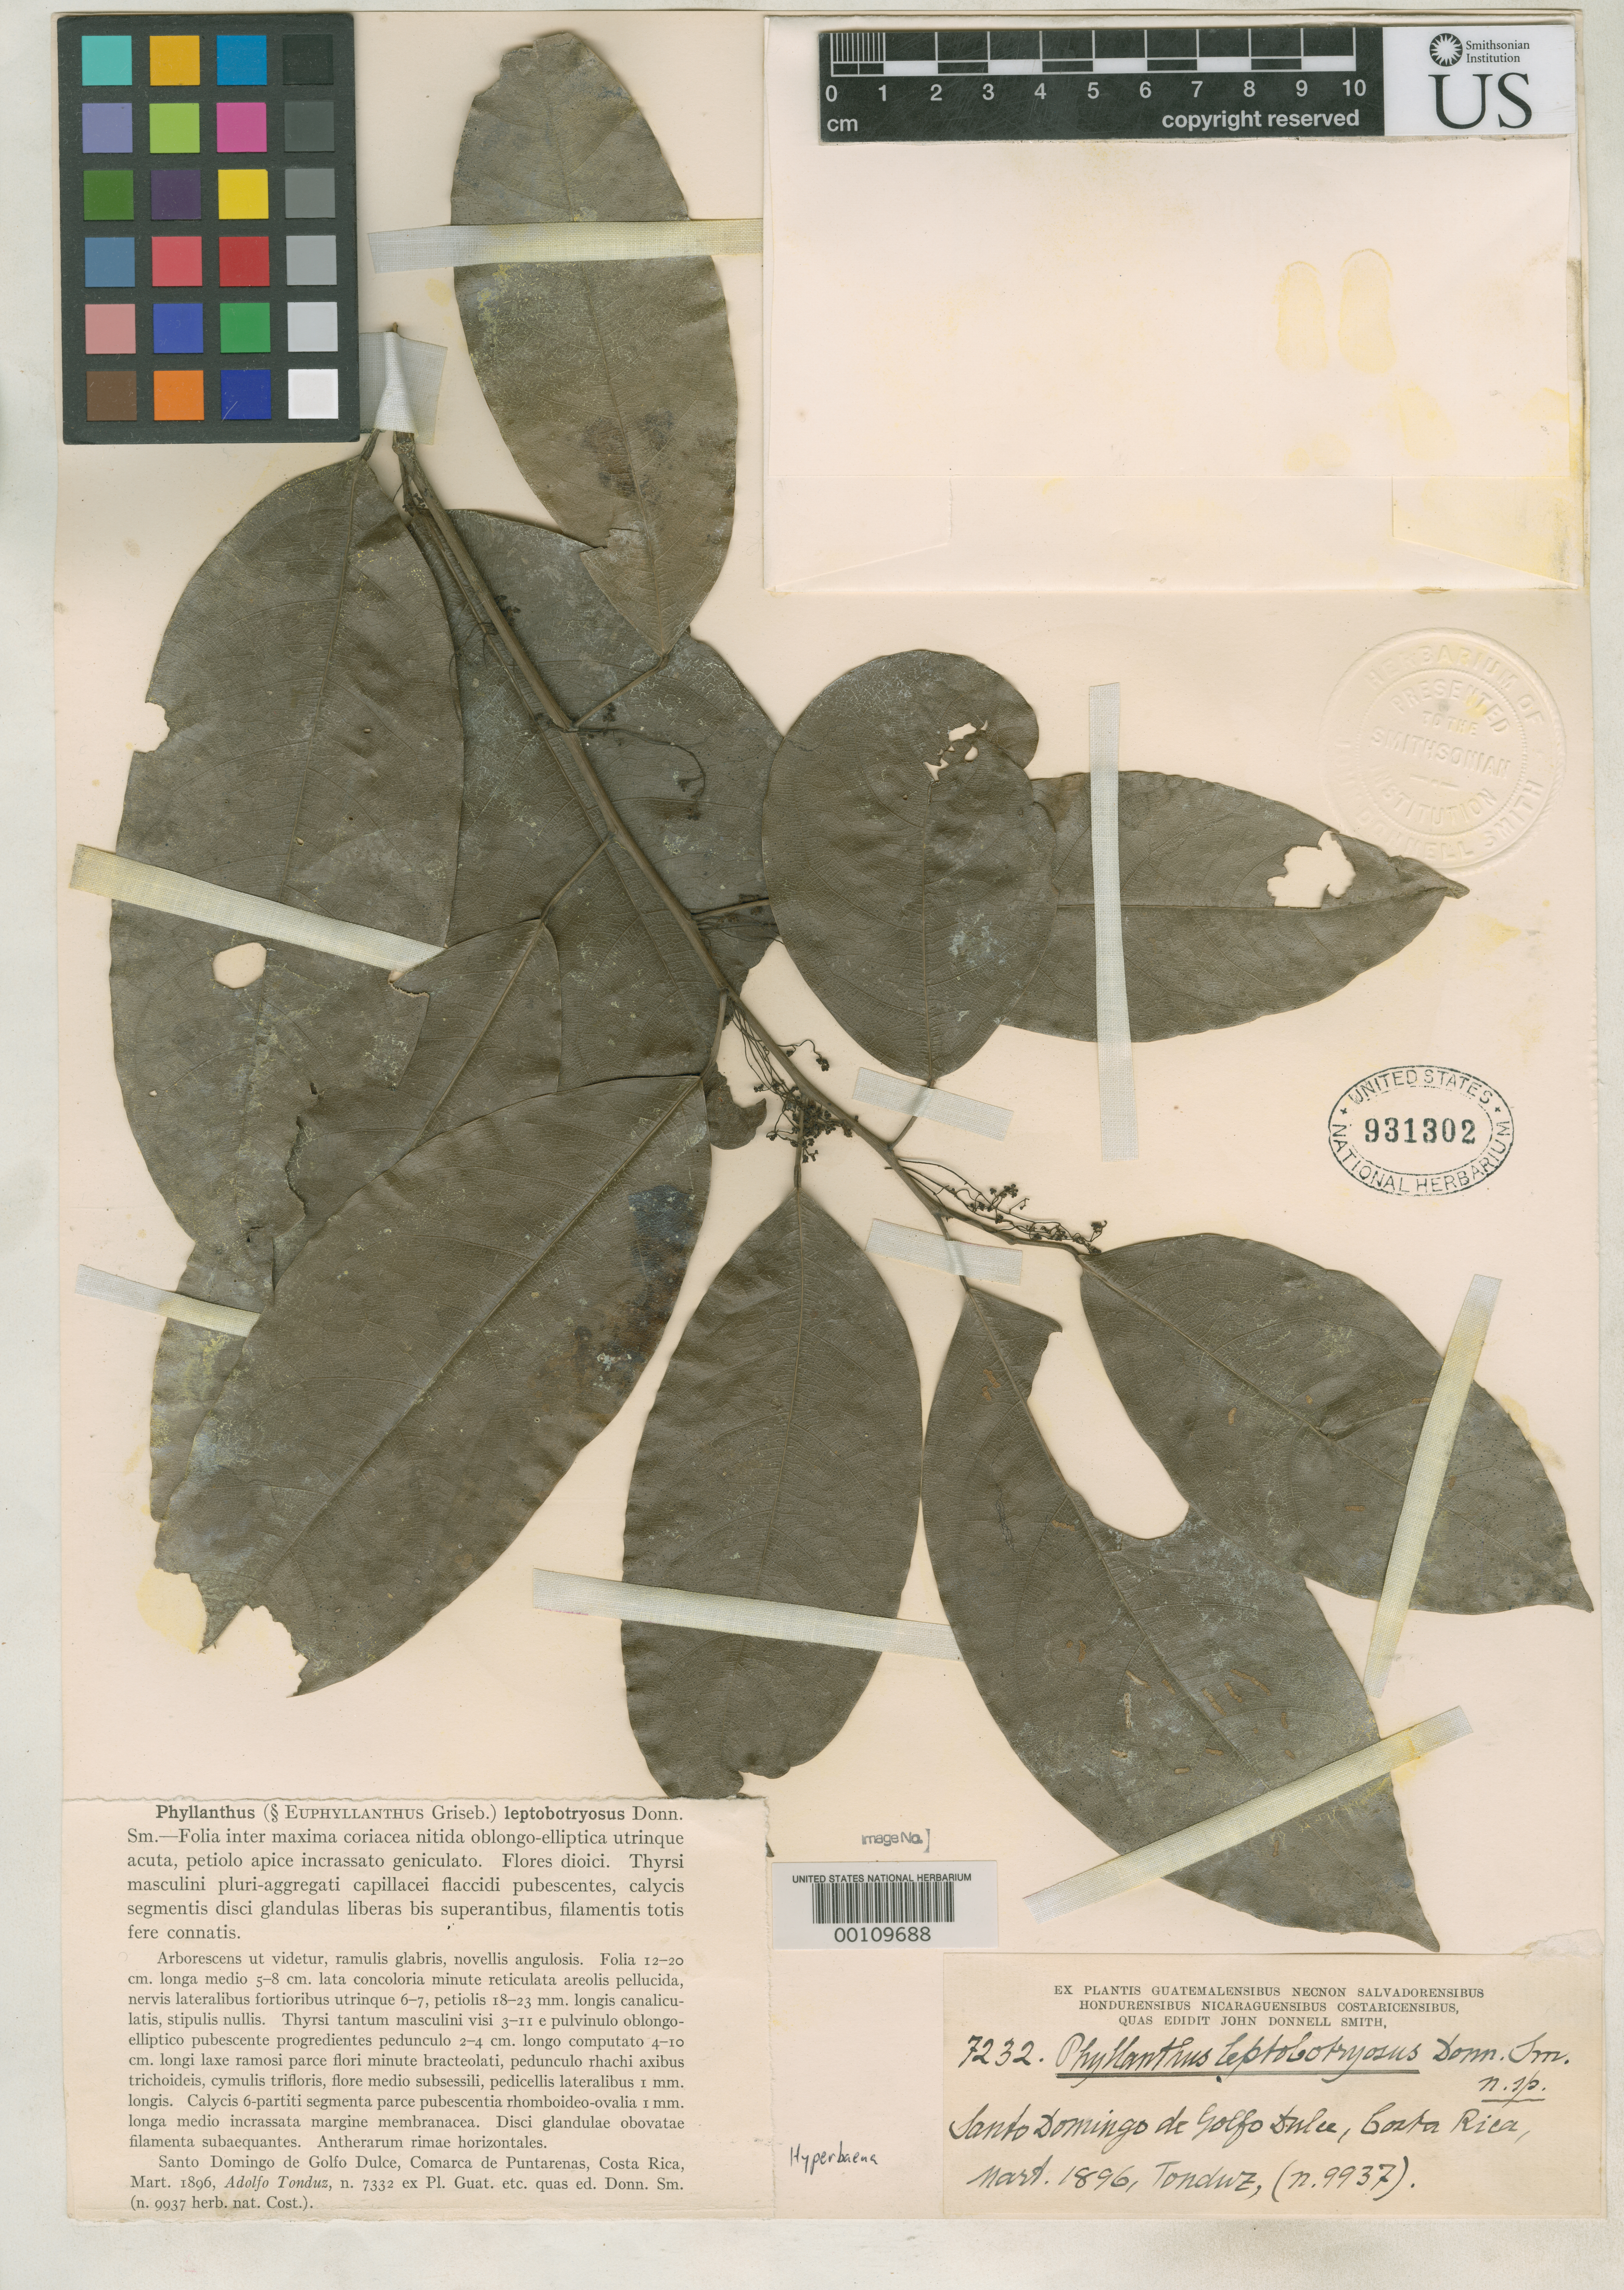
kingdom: Plantae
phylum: Tracheophyta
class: Magnoliopsida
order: Malpighiales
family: Phyllanthaceae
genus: Phyllanthus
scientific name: Phyllanthus leptobotryosus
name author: Donn. Sm.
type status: Isosyntype; Isotype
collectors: A. Tonduz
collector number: J.D.S. 7232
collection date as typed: Mar 1896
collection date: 1896-03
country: Costa Rica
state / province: Puntarenas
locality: Santo Domingo de Golfo Dulce.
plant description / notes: One of several US duplicates originally received from the John Donnell Smith herbarium, none identifiable as a holotype. At least 2 such duplicates were deaccessiond and sent to other herbaria (USNH 931306 to P, 931308 to NY). Mathias & Theobald (1981, Brittonia 33: 95; under Hyperbaena "leptobryosa") contend the "holotype" is at F, but unclear whether this is an effective lectotypification; there is at least one duplicate at F but it was never annotated by those authors (and was already annotated "isotype"). Another duplicate at F (their number 195419 as cited in protologue) is the holotype of Hyperbaena isophylla Standl. (nom. illeg. superfl., based on same collection) but neither record nor image for that specimen found on Field Museum website as of Oct. 2016. Tonduz 9937 was apparently re-numbered as "7232" by Donnell Smith, but (mis) cited in the protologue as "7332" [all duplicates seen by me at US and online are numbered 7232 rather than 7332]; Specimen ex John Donnell Smith herbarium.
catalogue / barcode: US 931302